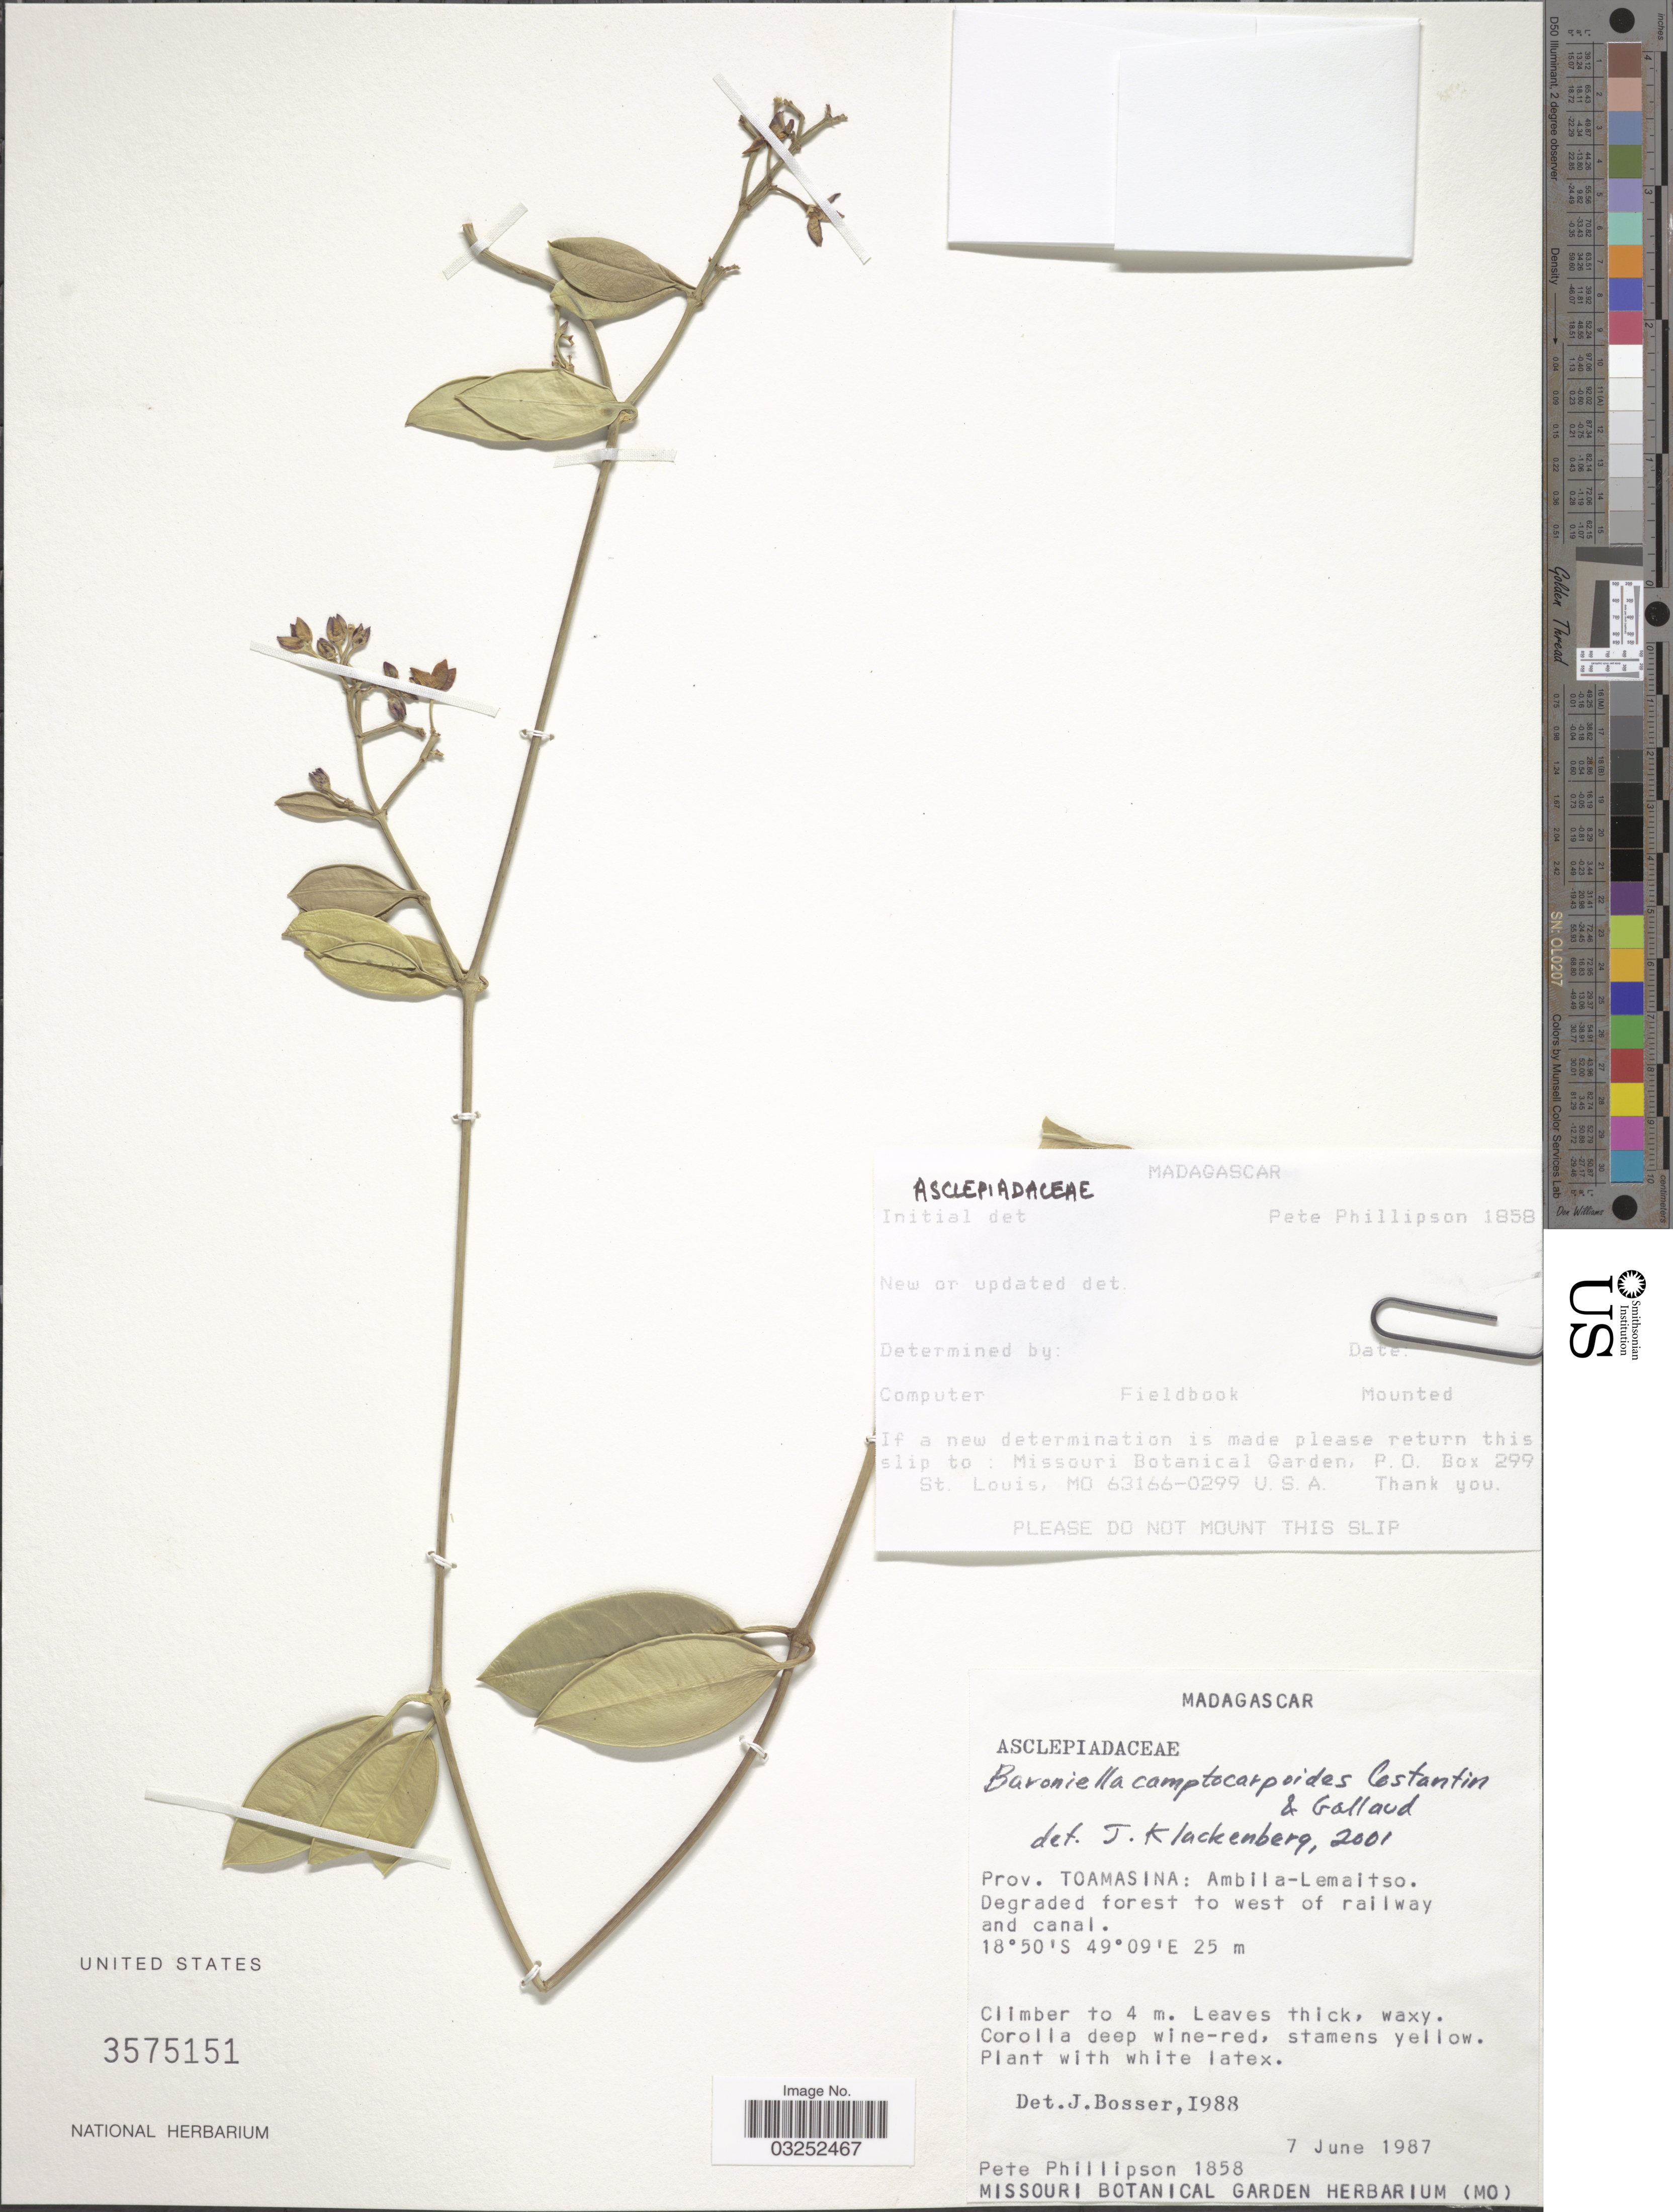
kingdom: Plantae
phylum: Tracheophyta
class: Magnoliopsida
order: Gentianales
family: Apocynaceae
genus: Baroniella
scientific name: Baroniella camptocarpoides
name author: Costantin & Gallaud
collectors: P. B. Phillipson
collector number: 1858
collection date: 1987-06-07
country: Madagascar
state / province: Atsinanana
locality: Ambila-Lemaitso. Degraded forest to west of railway and canal.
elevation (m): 25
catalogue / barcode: US 3575151